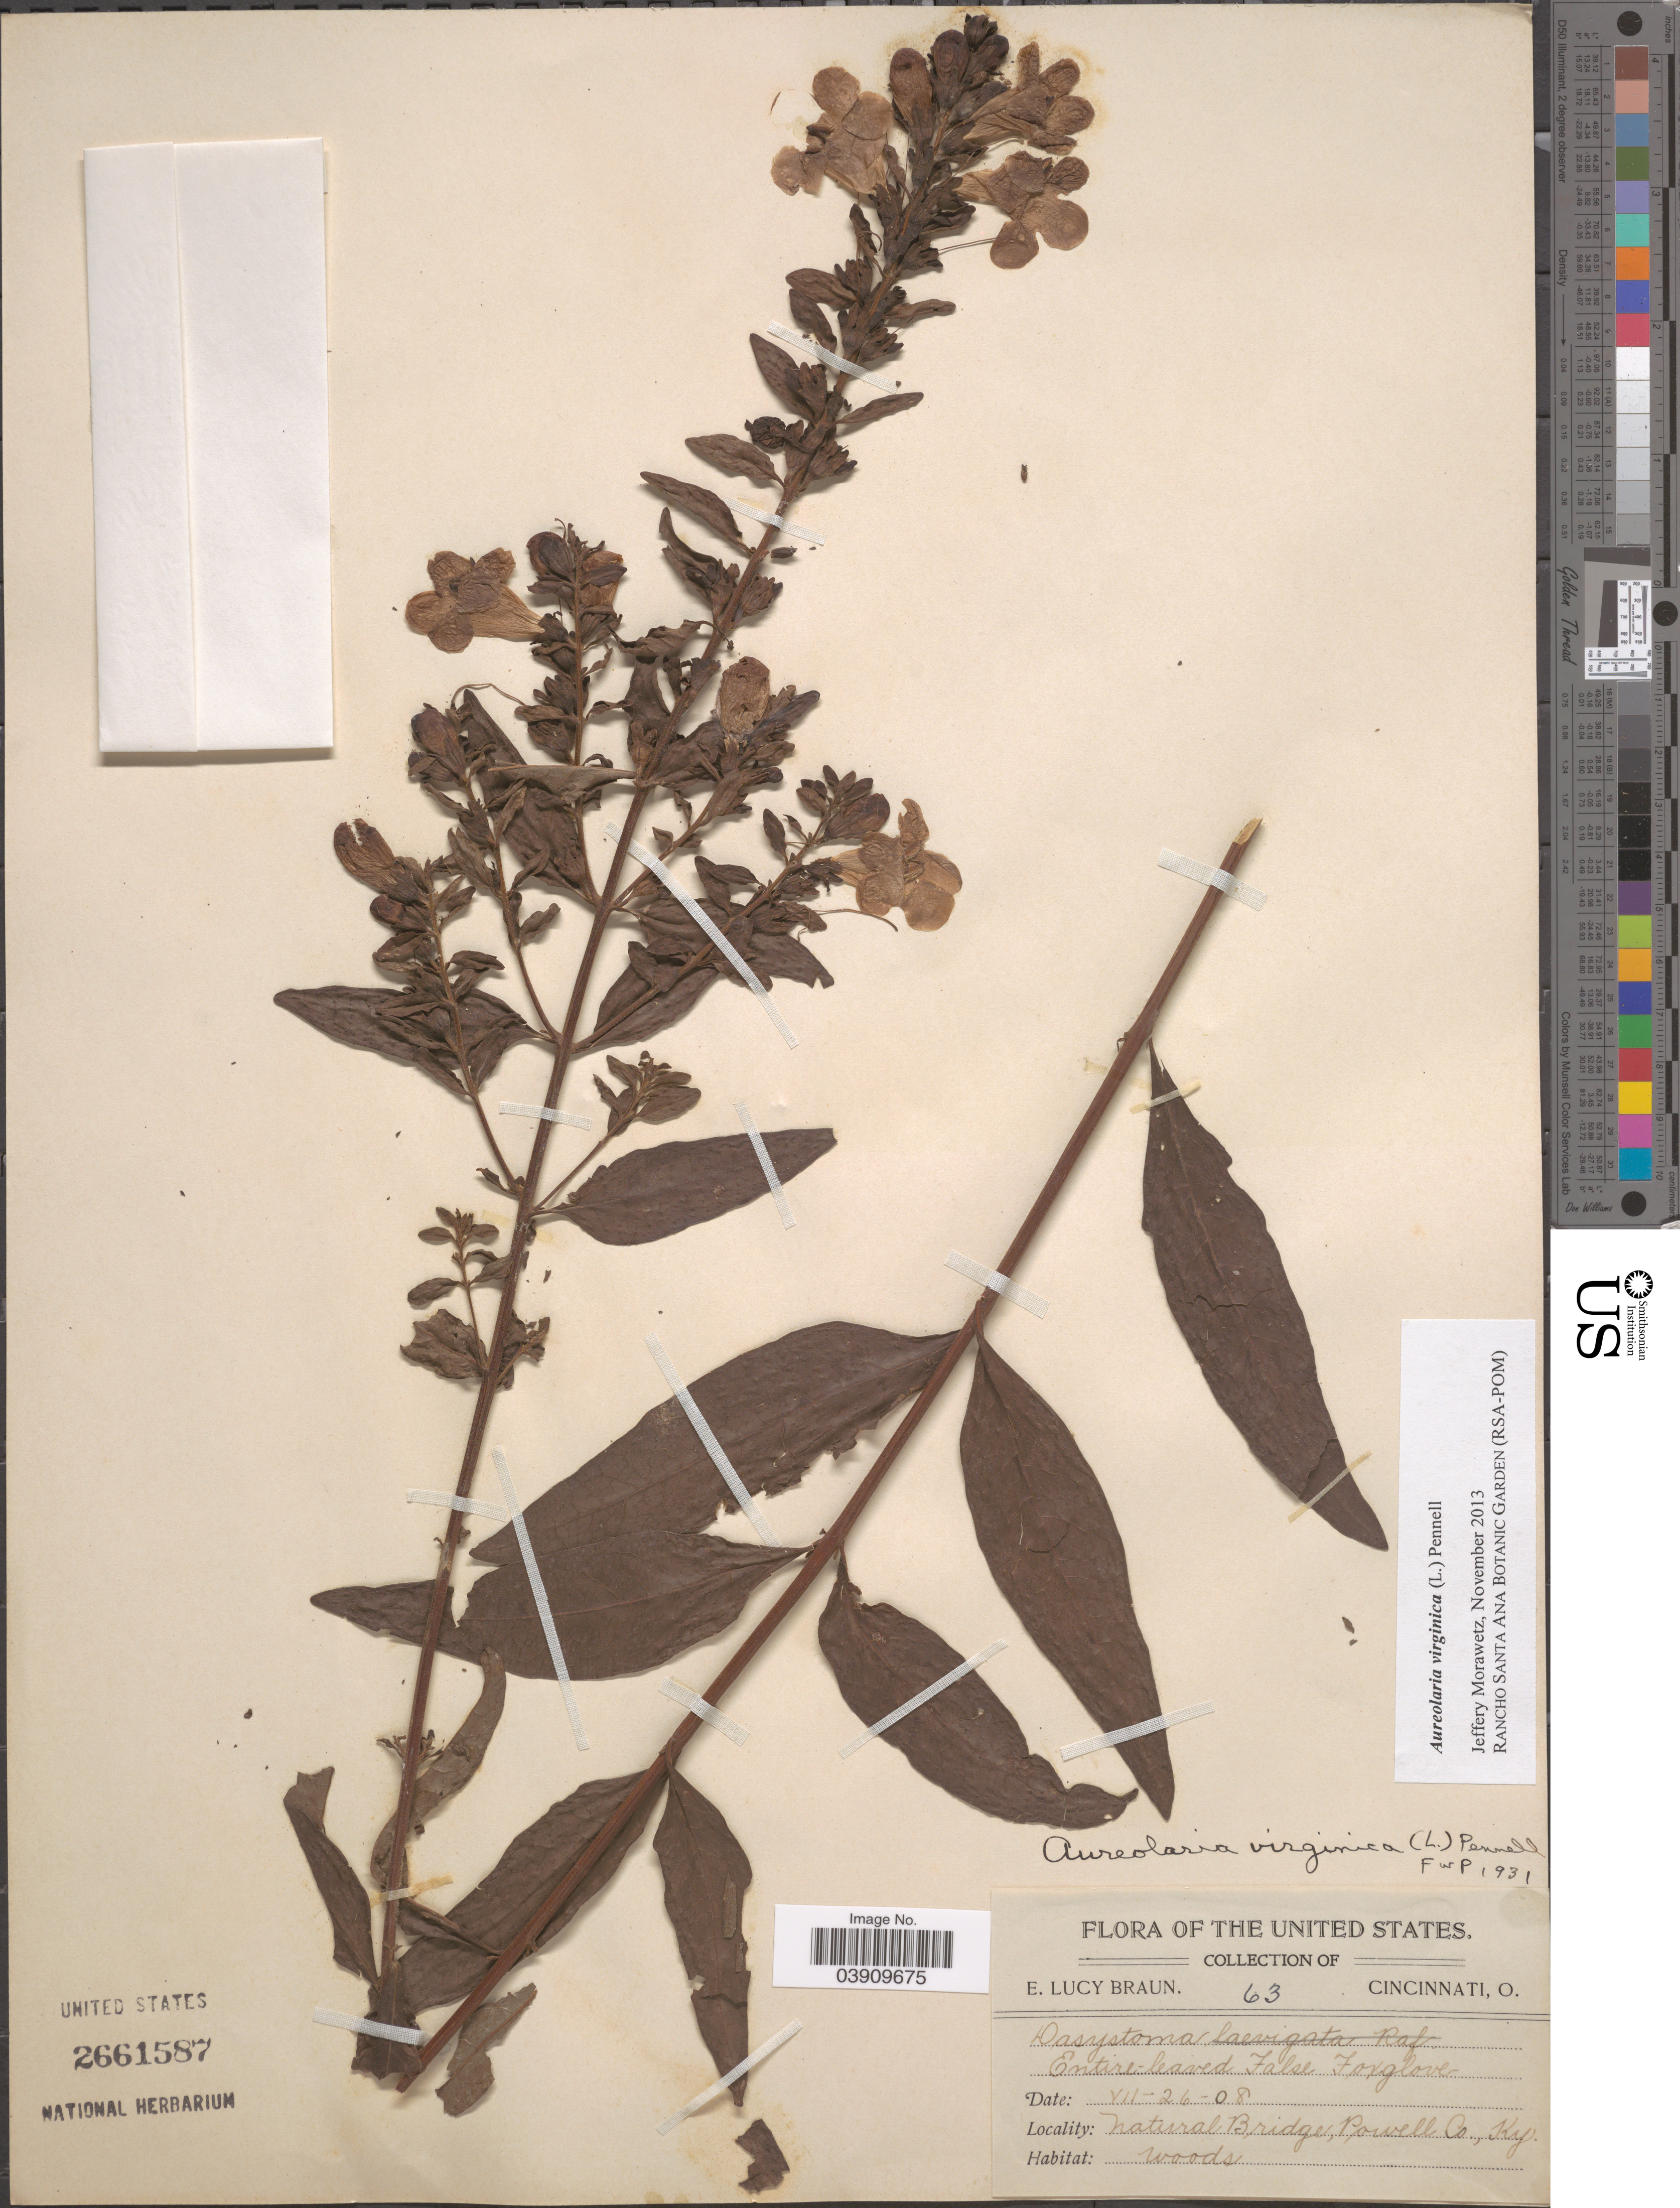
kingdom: Plantae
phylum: Tracheophyta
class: Magnoliopsida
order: Lamiales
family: Orobanchaceae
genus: Aureolaria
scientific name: Aureolaria virginica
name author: (L.) Pennell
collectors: E. L. Braun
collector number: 63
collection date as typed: Transcribed d/m/y: 26/7/8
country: United States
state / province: Kentucky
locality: Natural Bridge, Powell Co.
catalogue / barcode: US 2661587